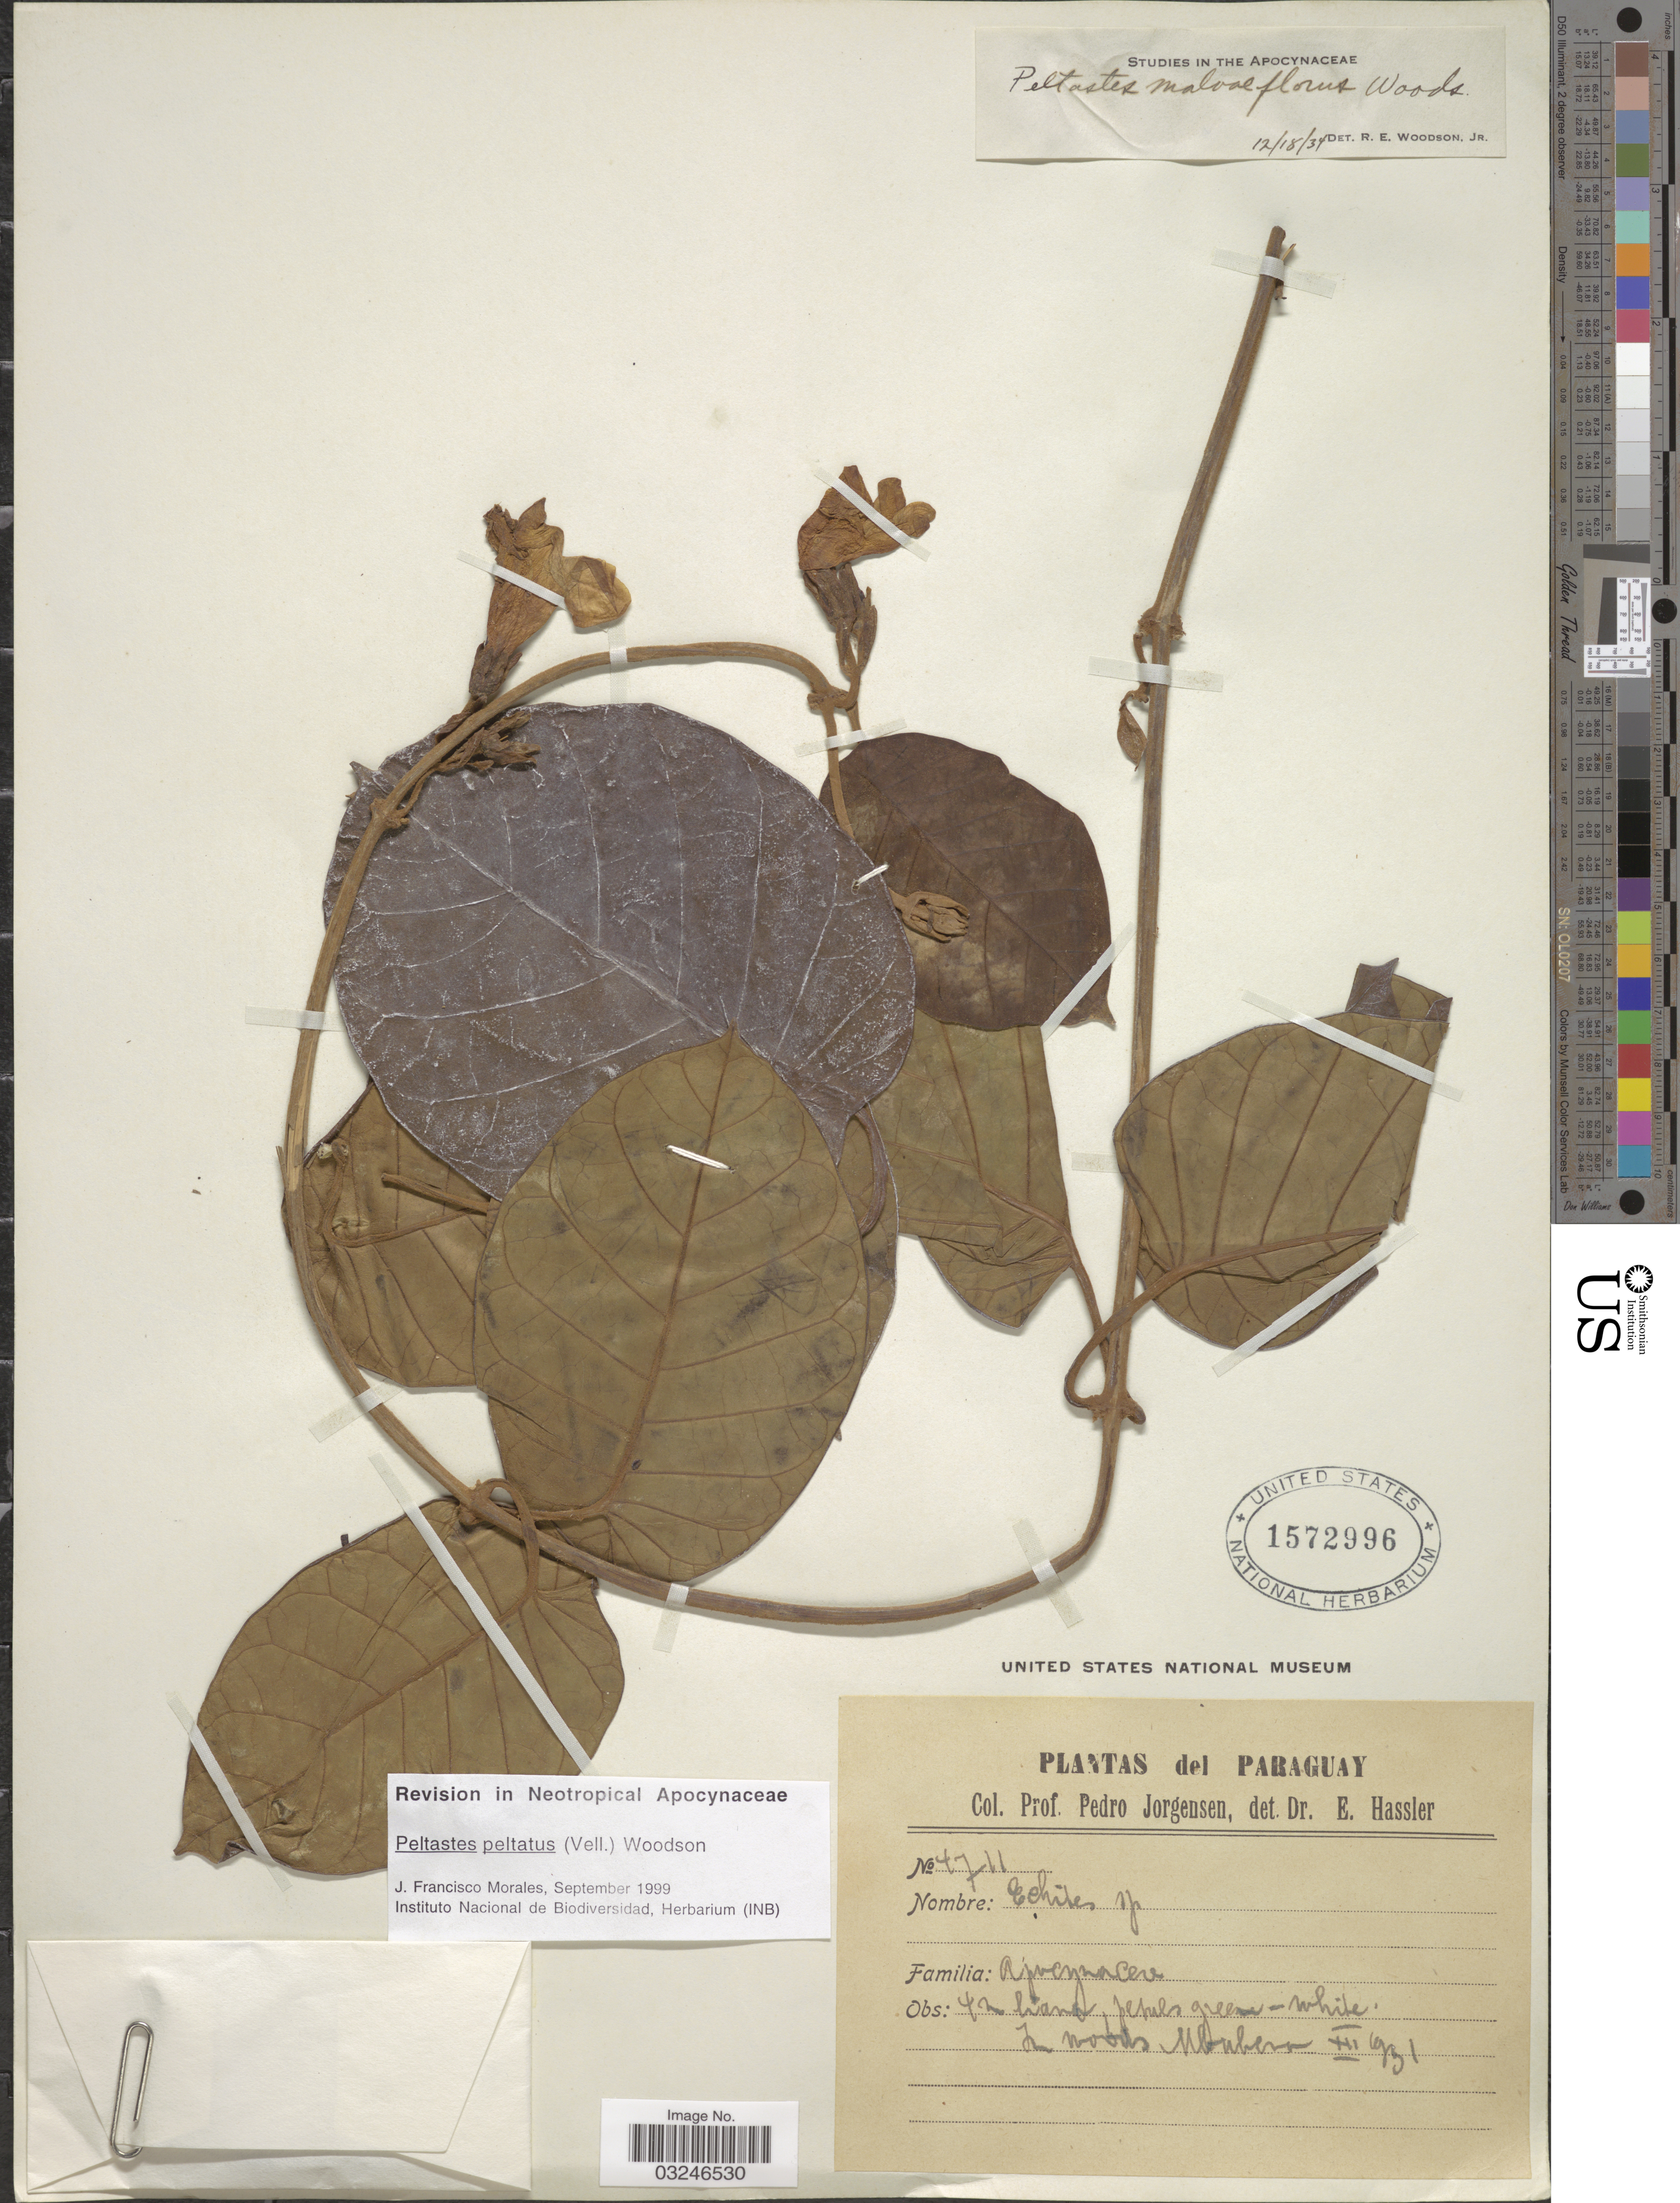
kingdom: Plantae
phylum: Tracheophyta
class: Magnoliopsida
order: Gentianales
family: Apocynaceae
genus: Peltastes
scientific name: Peltastes peltatus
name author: (Vell.) Woodson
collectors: P. Jörgensen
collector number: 4711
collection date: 1931-12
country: Paraguay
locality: In woods Mbubersen. [interpreted]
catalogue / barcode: US 1572996